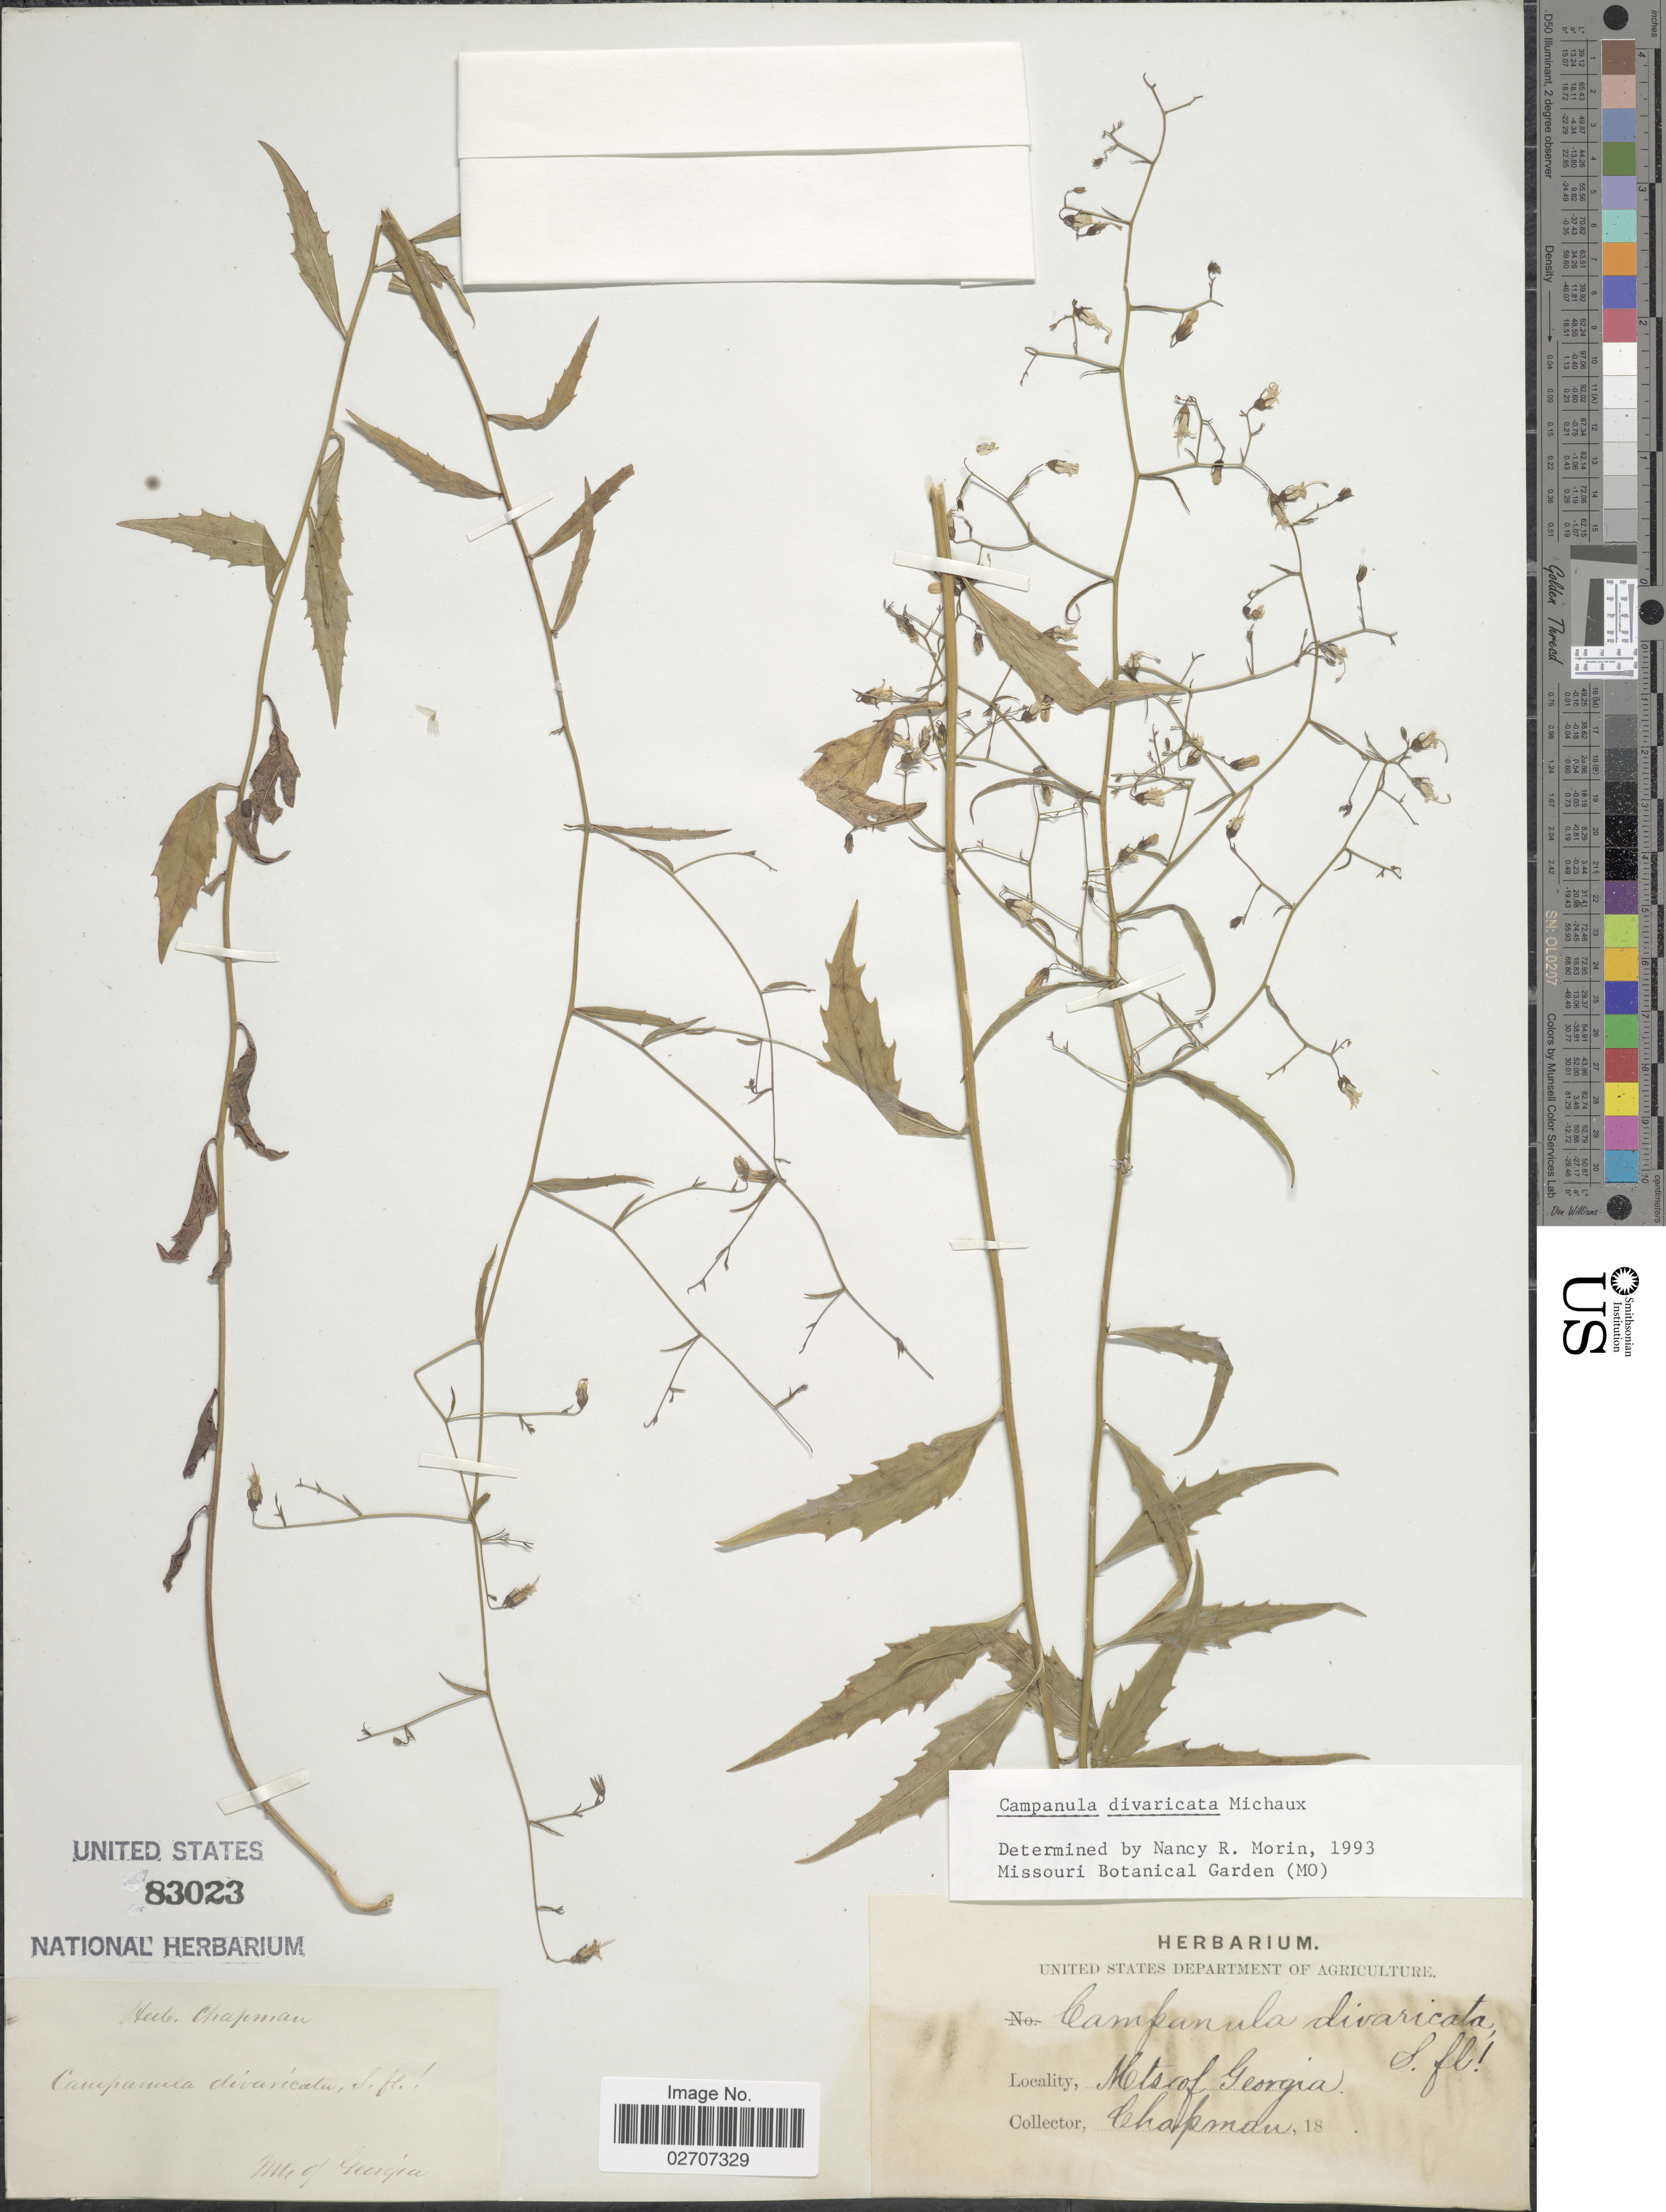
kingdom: Plantae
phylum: Tracheophyta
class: Magnoliopsida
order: Asterales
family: Campanulaceae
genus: Campanula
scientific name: Campanula divaricata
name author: Michx.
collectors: A. Chapman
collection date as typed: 18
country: United States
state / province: Georgia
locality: Mts. of Georgia.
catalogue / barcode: US 83023